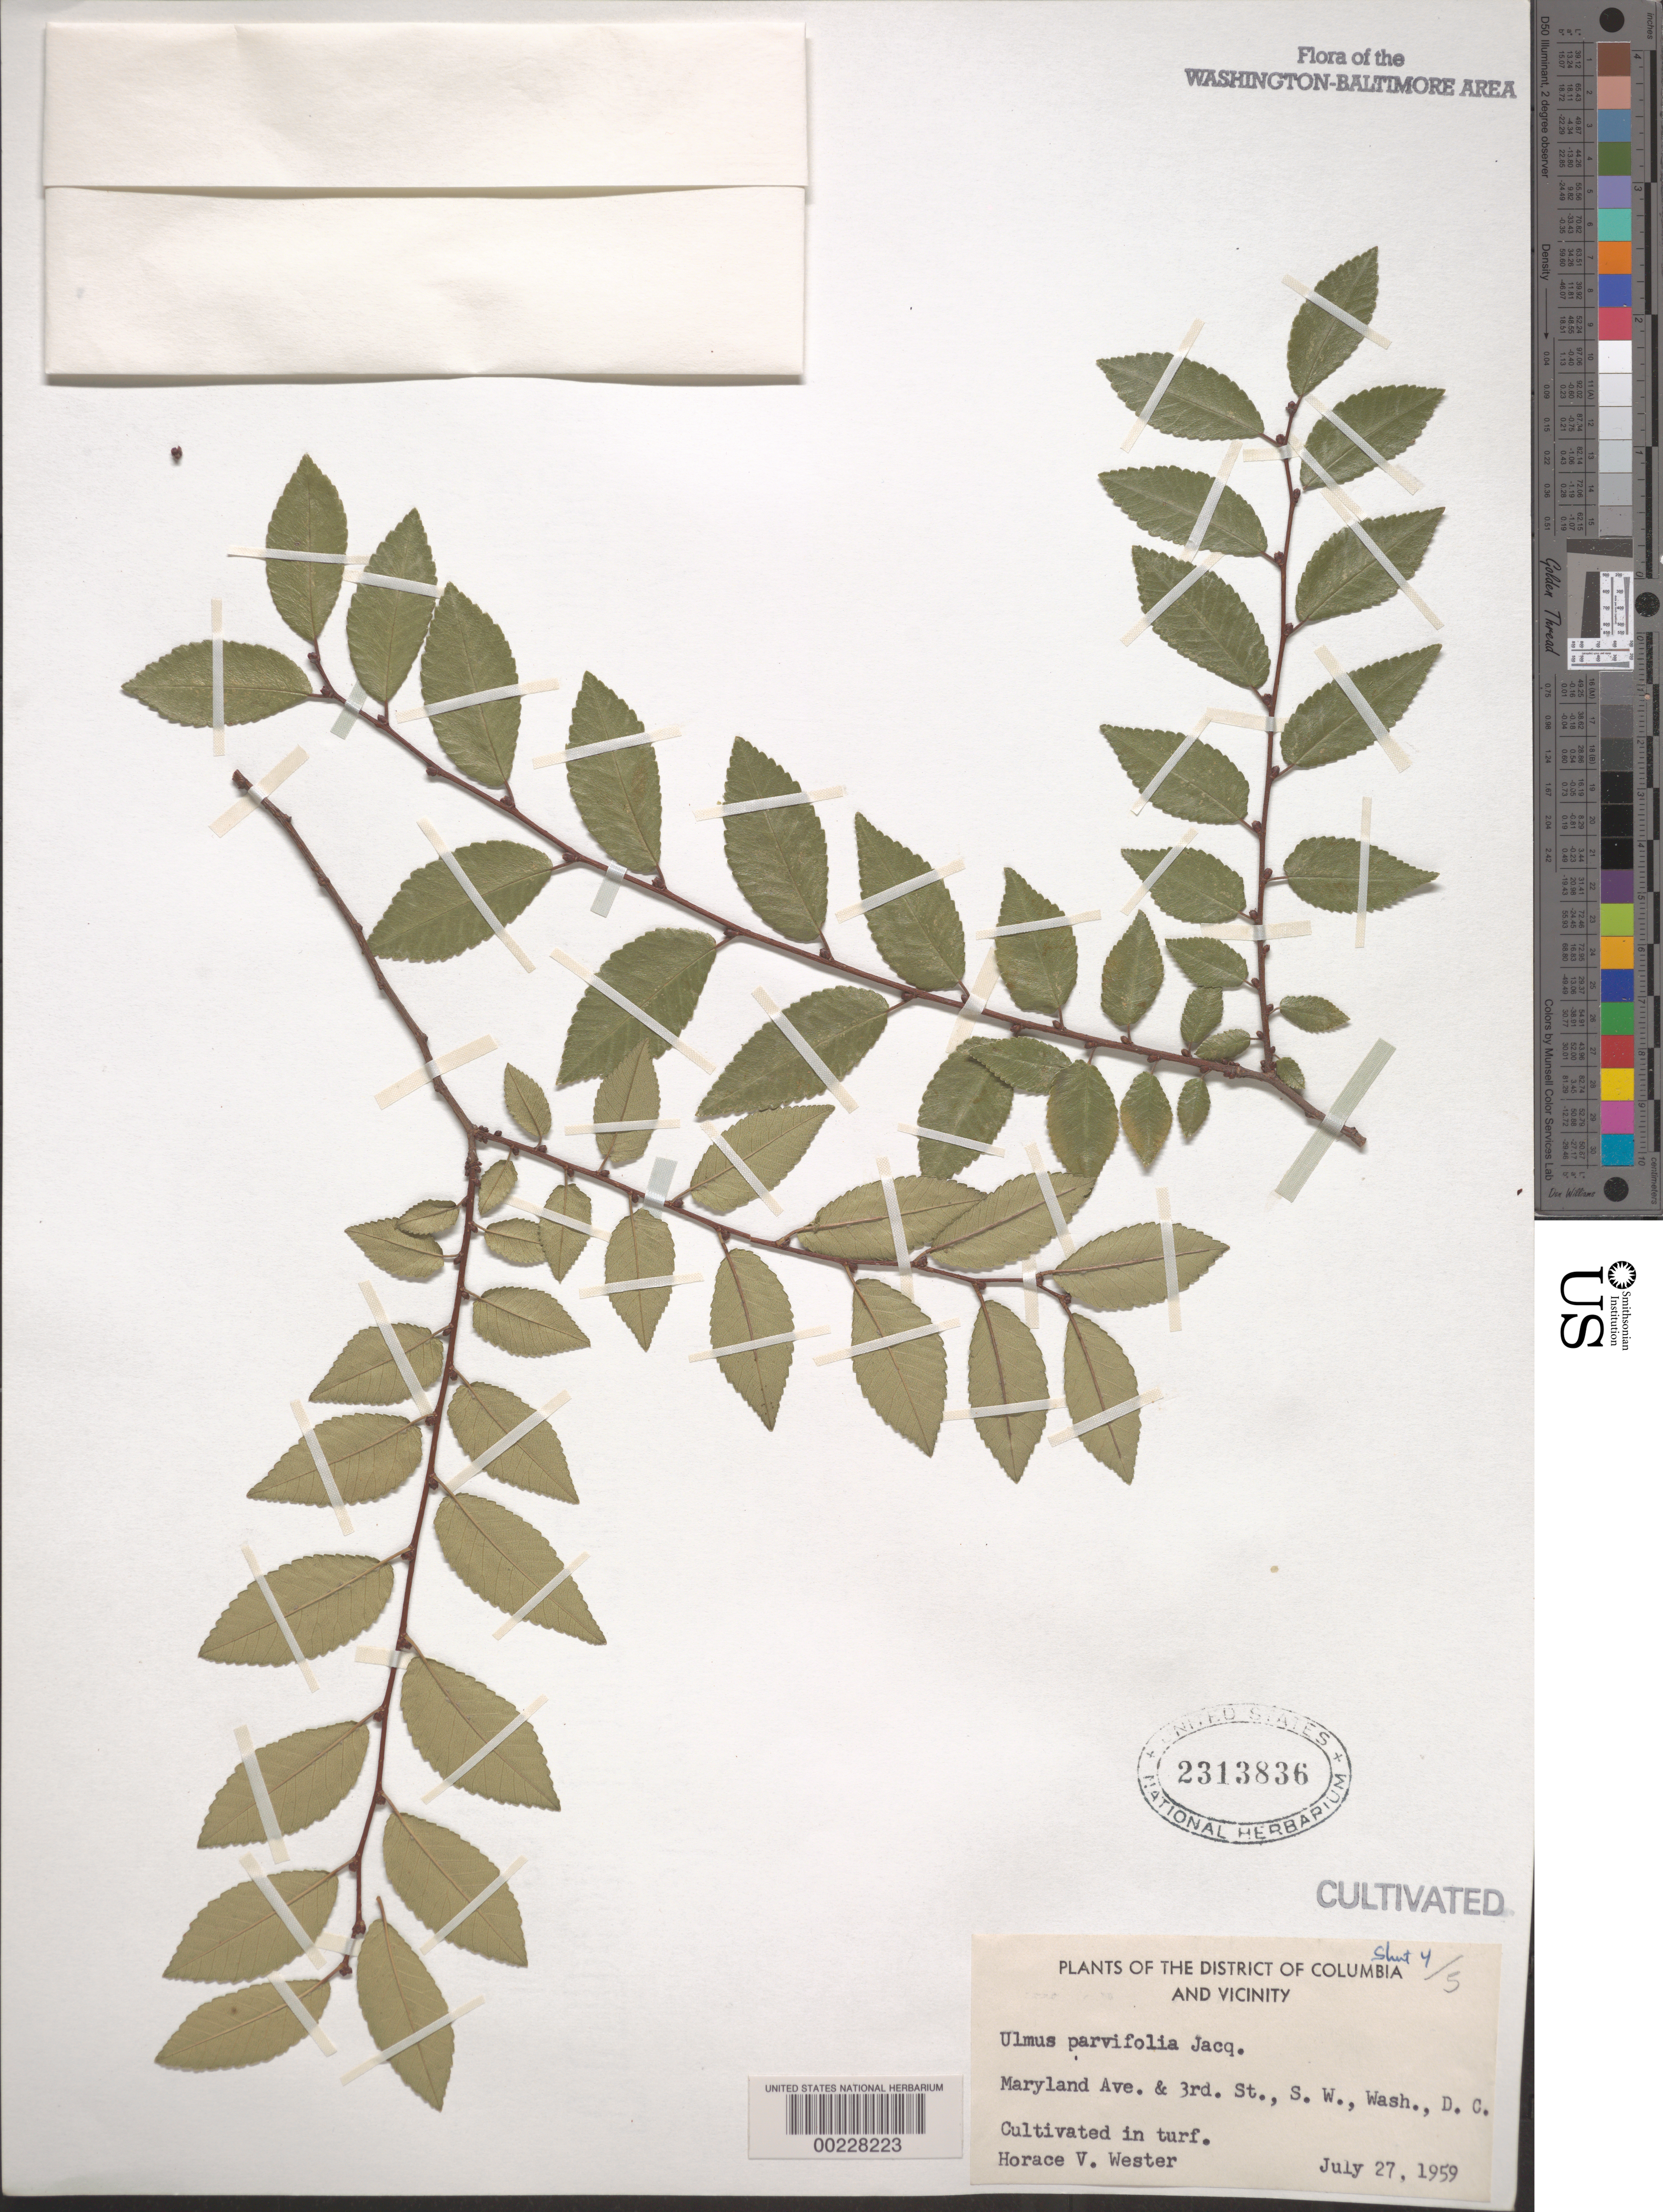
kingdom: Plantae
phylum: Tracheophyta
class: Magnoliopsida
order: Rosales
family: Ulmaceae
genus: Ulmus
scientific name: Ulmus parvifolia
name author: Jacq.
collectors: H. Wester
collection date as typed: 27 Jul 1959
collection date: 1959-07-27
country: United States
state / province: District of Columbia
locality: Maryland Ave & 3rd St SW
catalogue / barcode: US 2313836